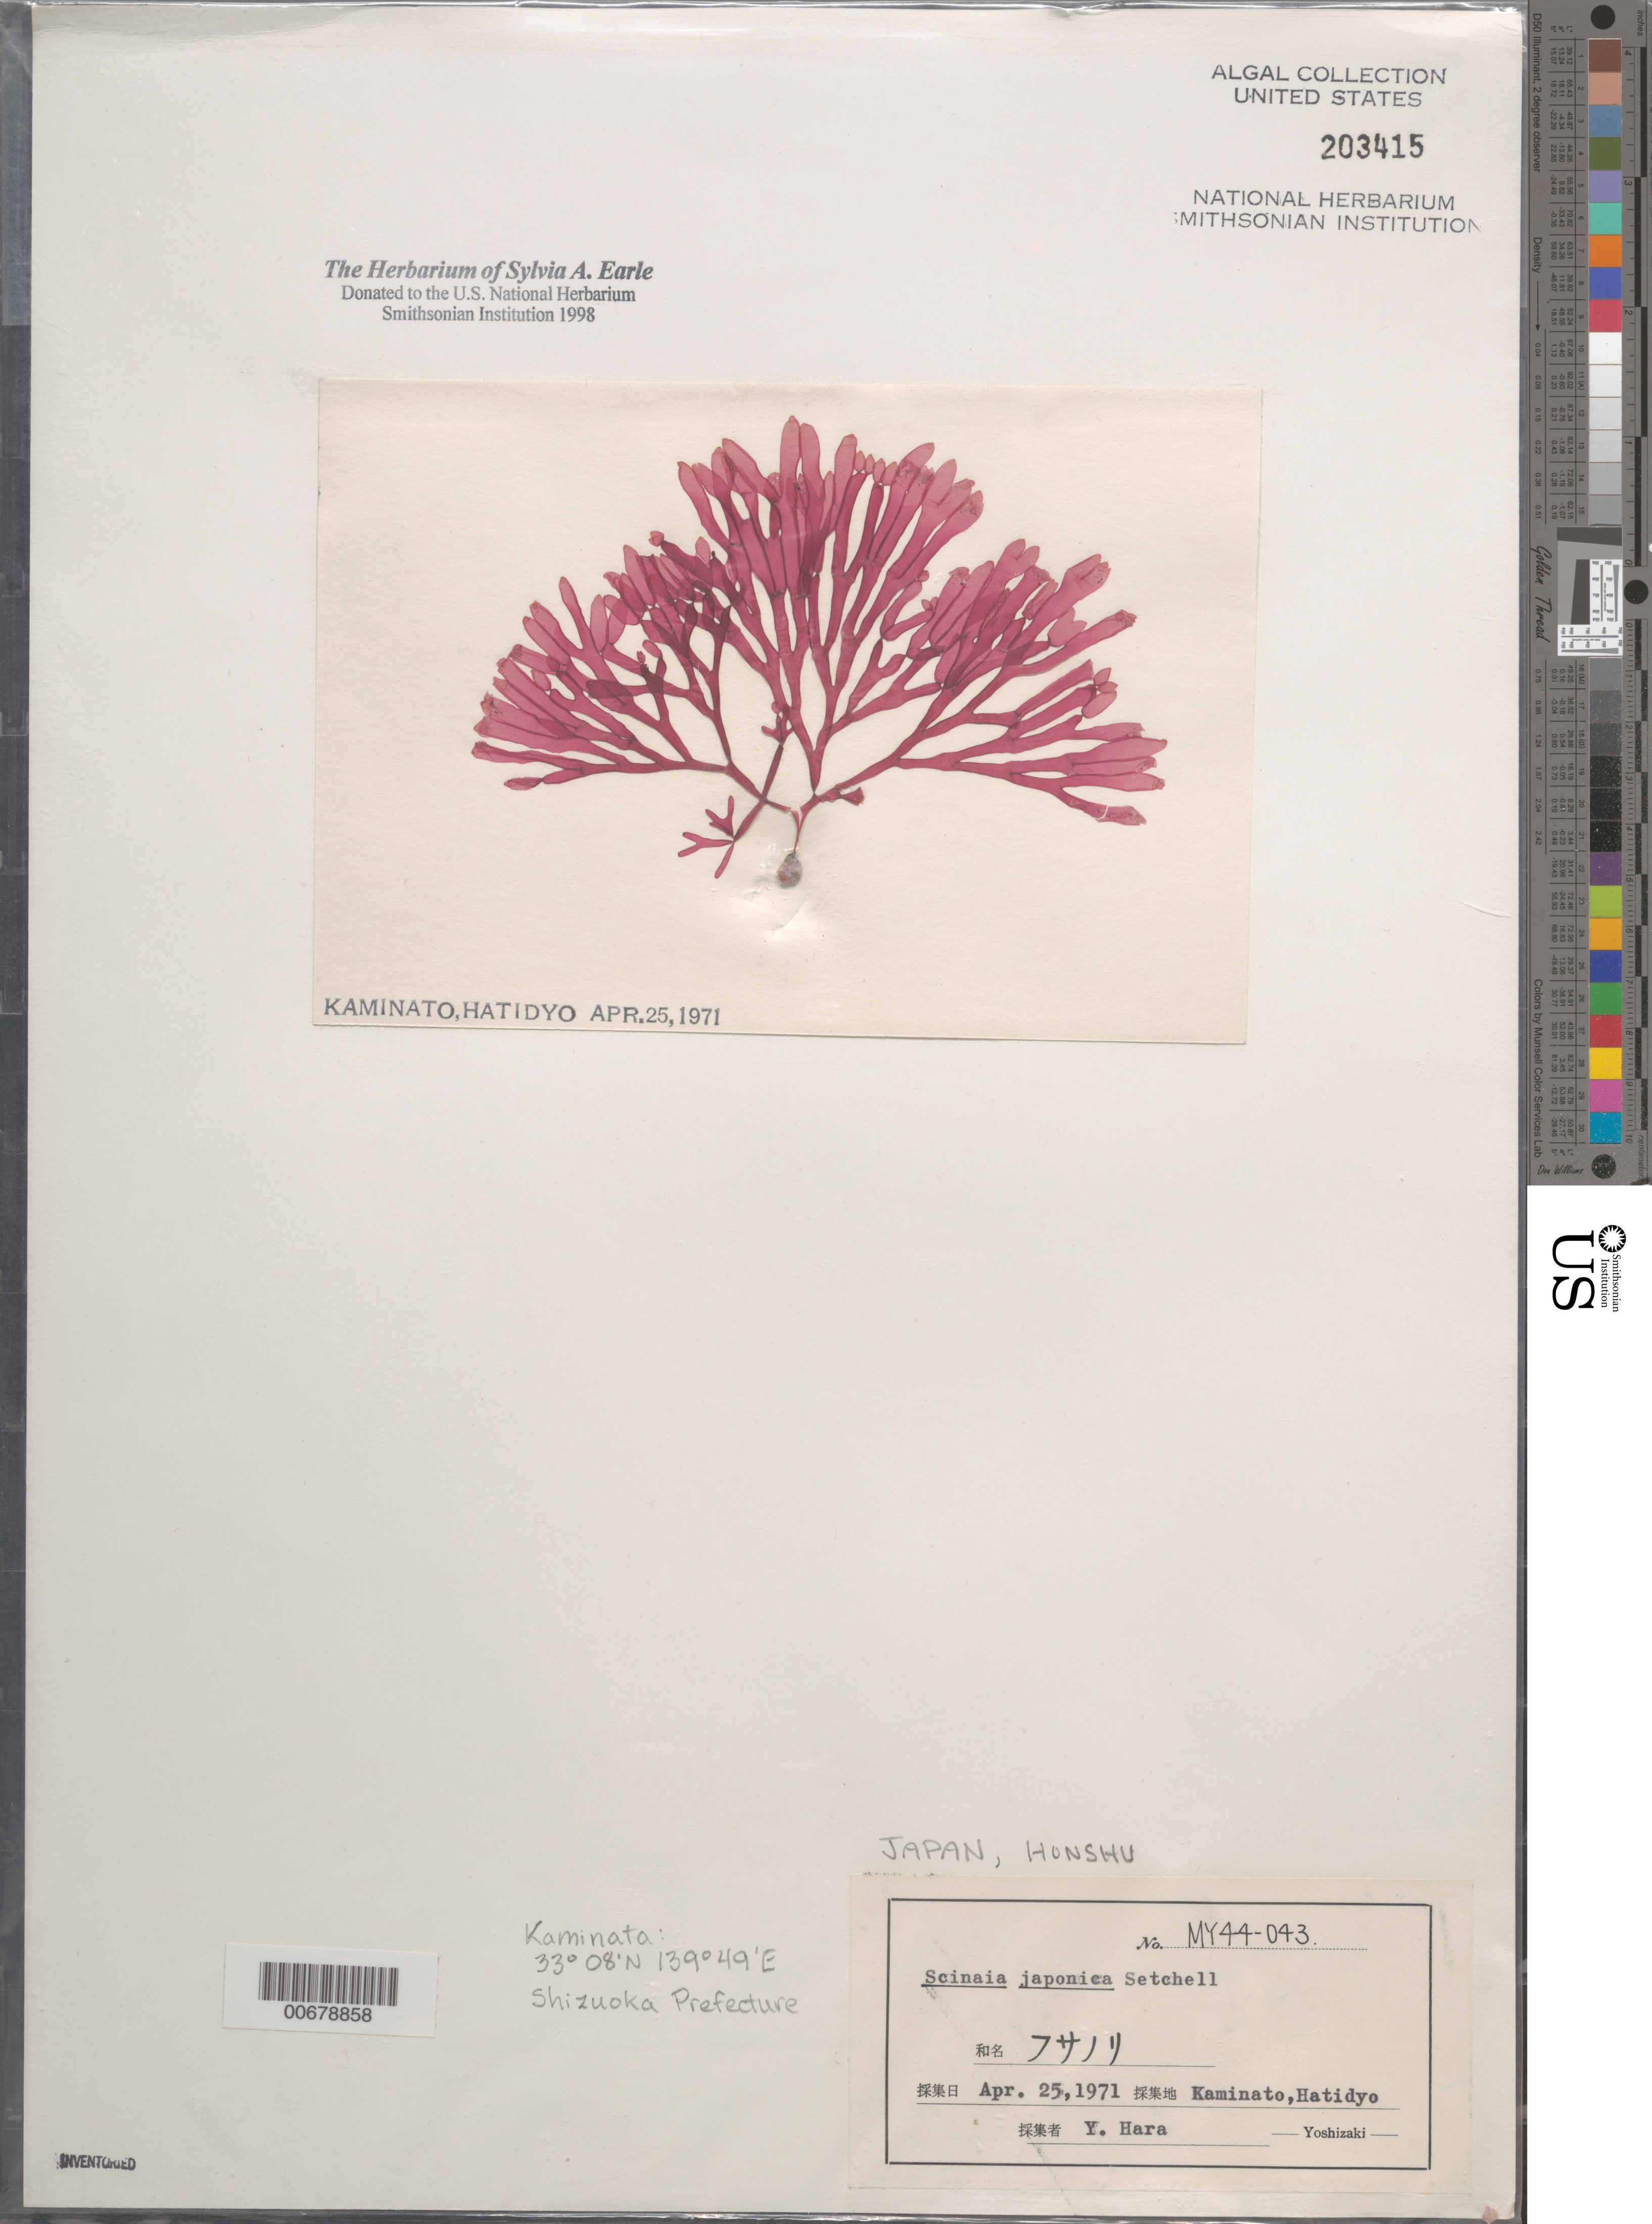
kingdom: Plantae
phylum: Rhodophyta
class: Florideophyceae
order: Nemaliales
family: Scinaiaceae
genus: Scinaia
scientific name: Scinaia japonica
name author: Setch.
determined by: Yoshizaki, M.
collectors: Y. Hara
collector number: MY 44-043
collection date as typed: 25 Apr 1971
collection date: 1971-04-25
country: Japan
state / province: Sizuoka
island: Honshu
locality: Kaminato, Hatidyo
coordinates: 33 08' N, 139 49' E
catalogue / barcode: US 203415